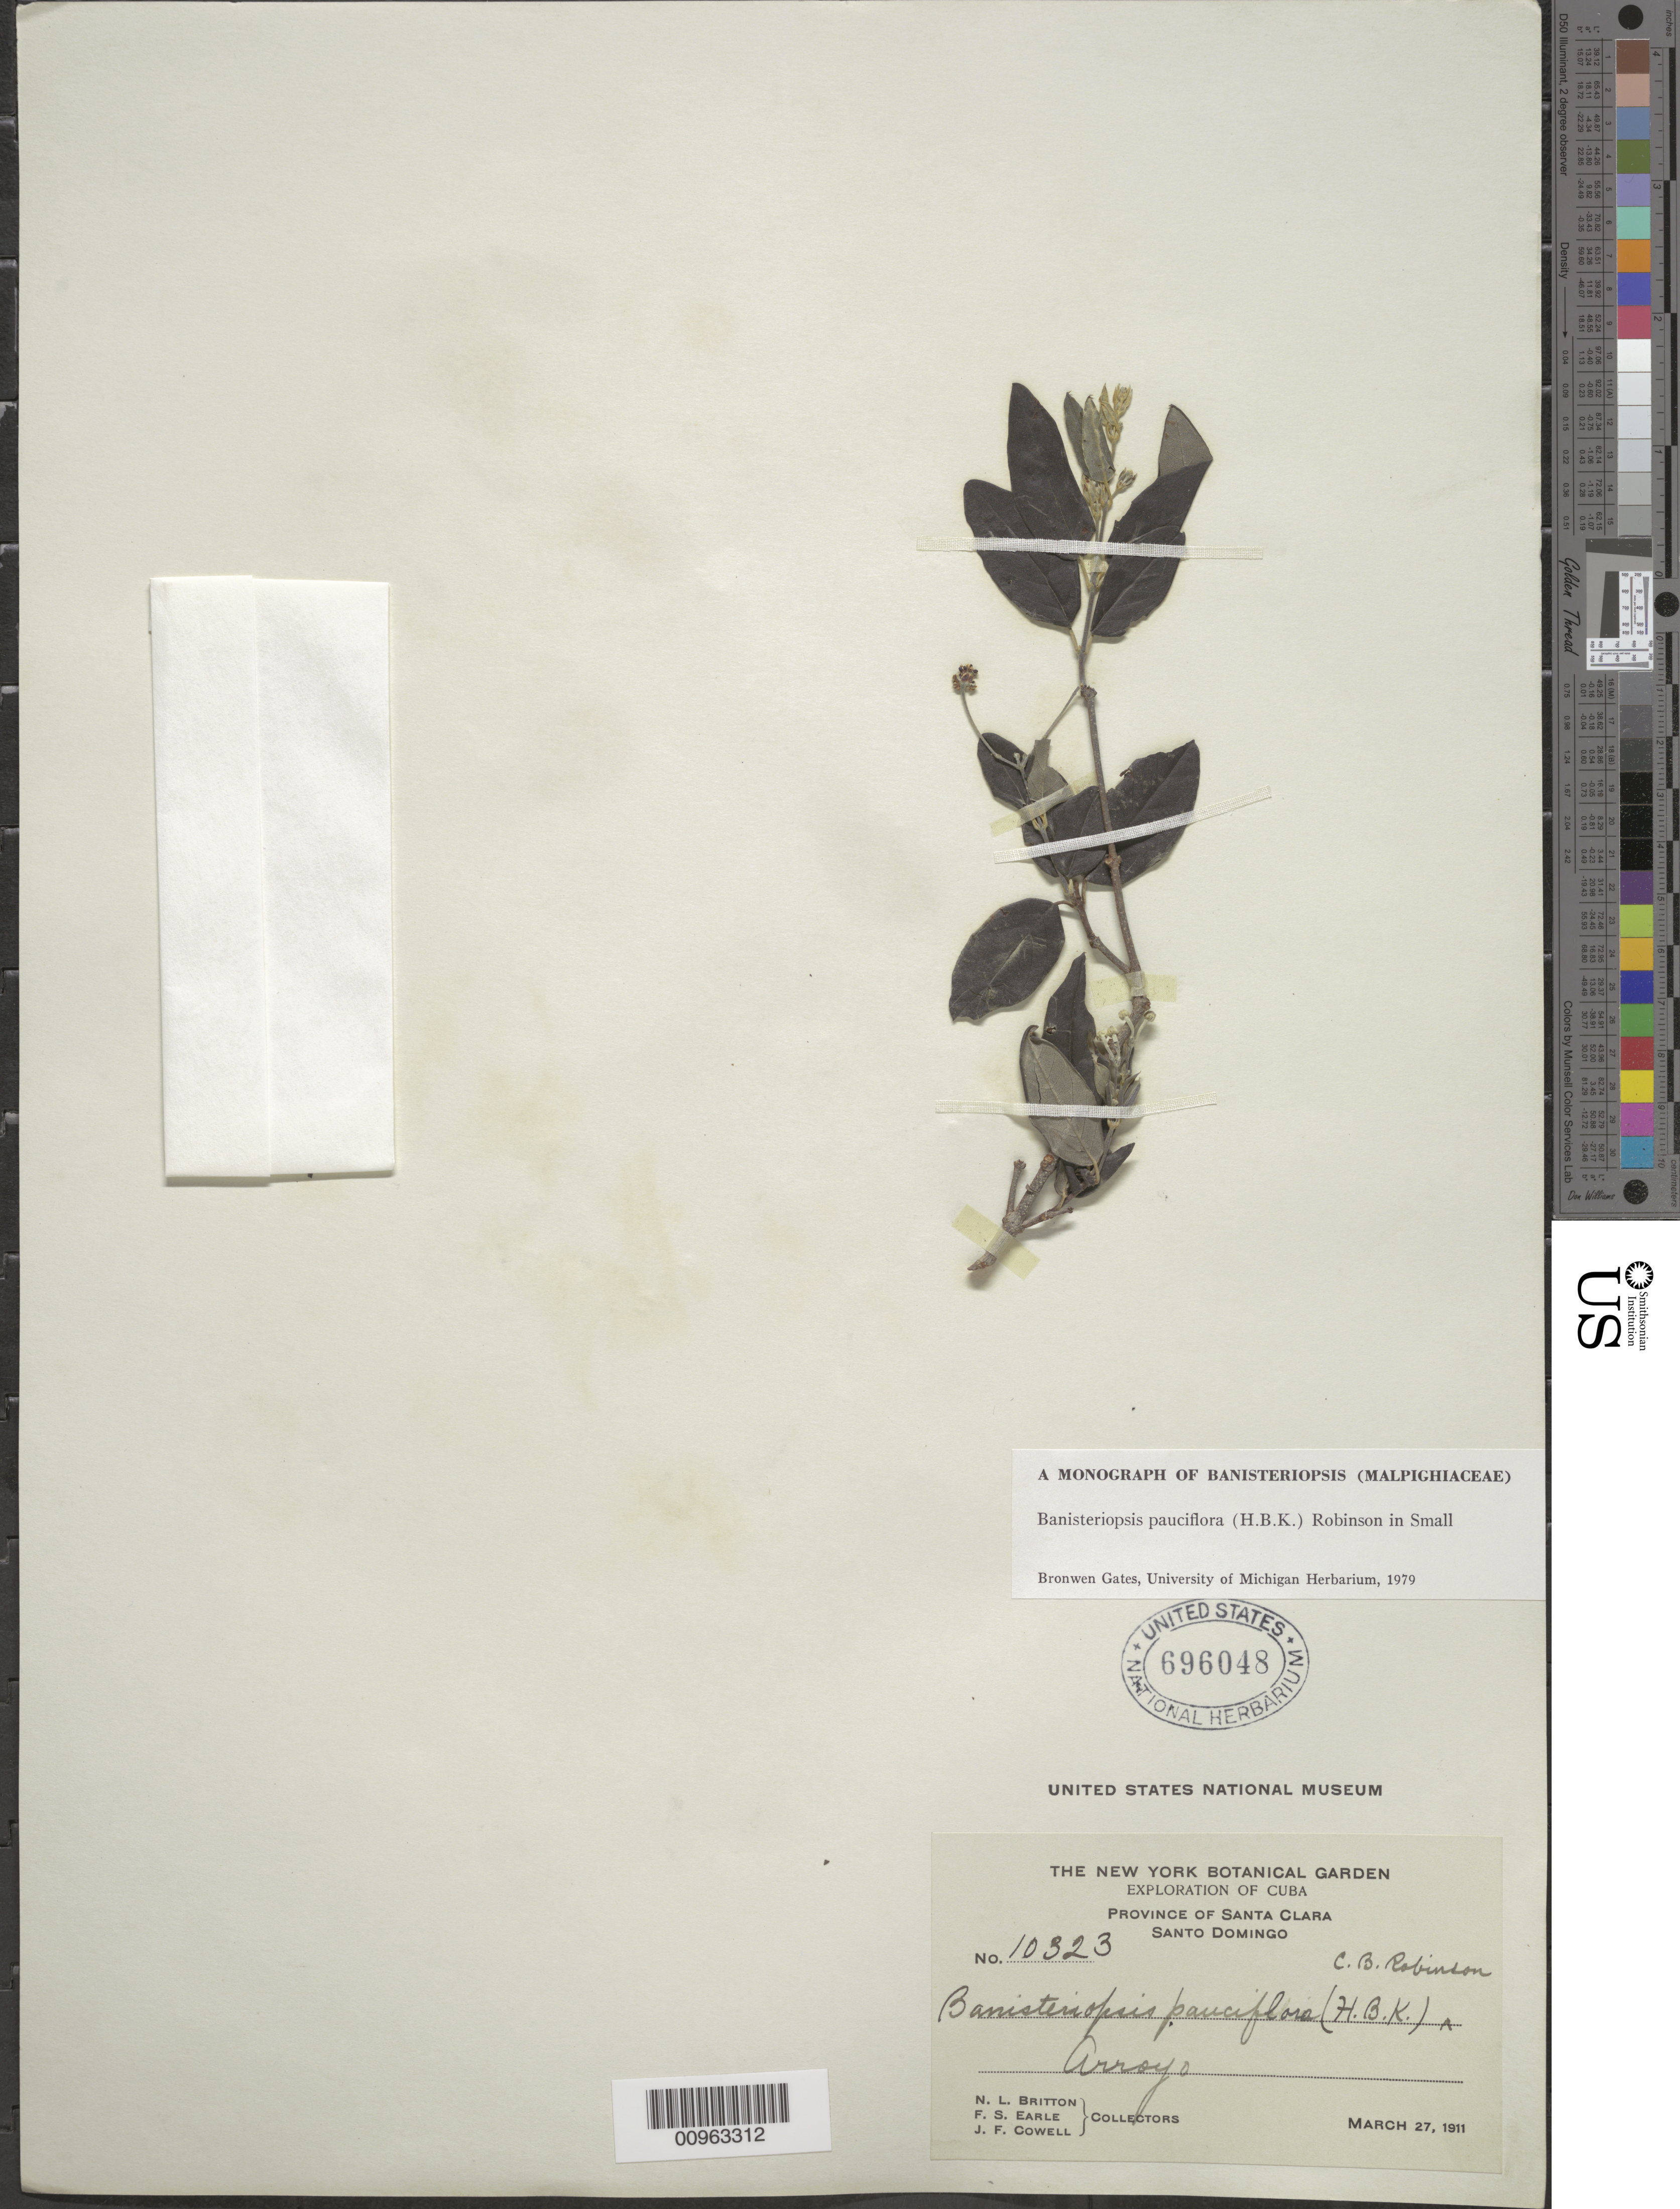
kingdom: Plantae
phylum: Tracheophyta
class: Magnoliopsida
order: Malpighiales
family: Malpighiaceae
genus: Banisteriopsis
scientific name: Banisteriopsis pauciflora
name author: (Kunth) C.B. Rob.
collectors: N. Britton, F. S. Earle & J. F. Cowell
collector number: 10323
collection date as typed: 27 Mar 1911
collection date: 1911-03-27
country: Cuba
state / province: Las Villas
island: Cuba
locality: Santo Domingo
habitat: Arroyo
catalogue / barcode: US 696048